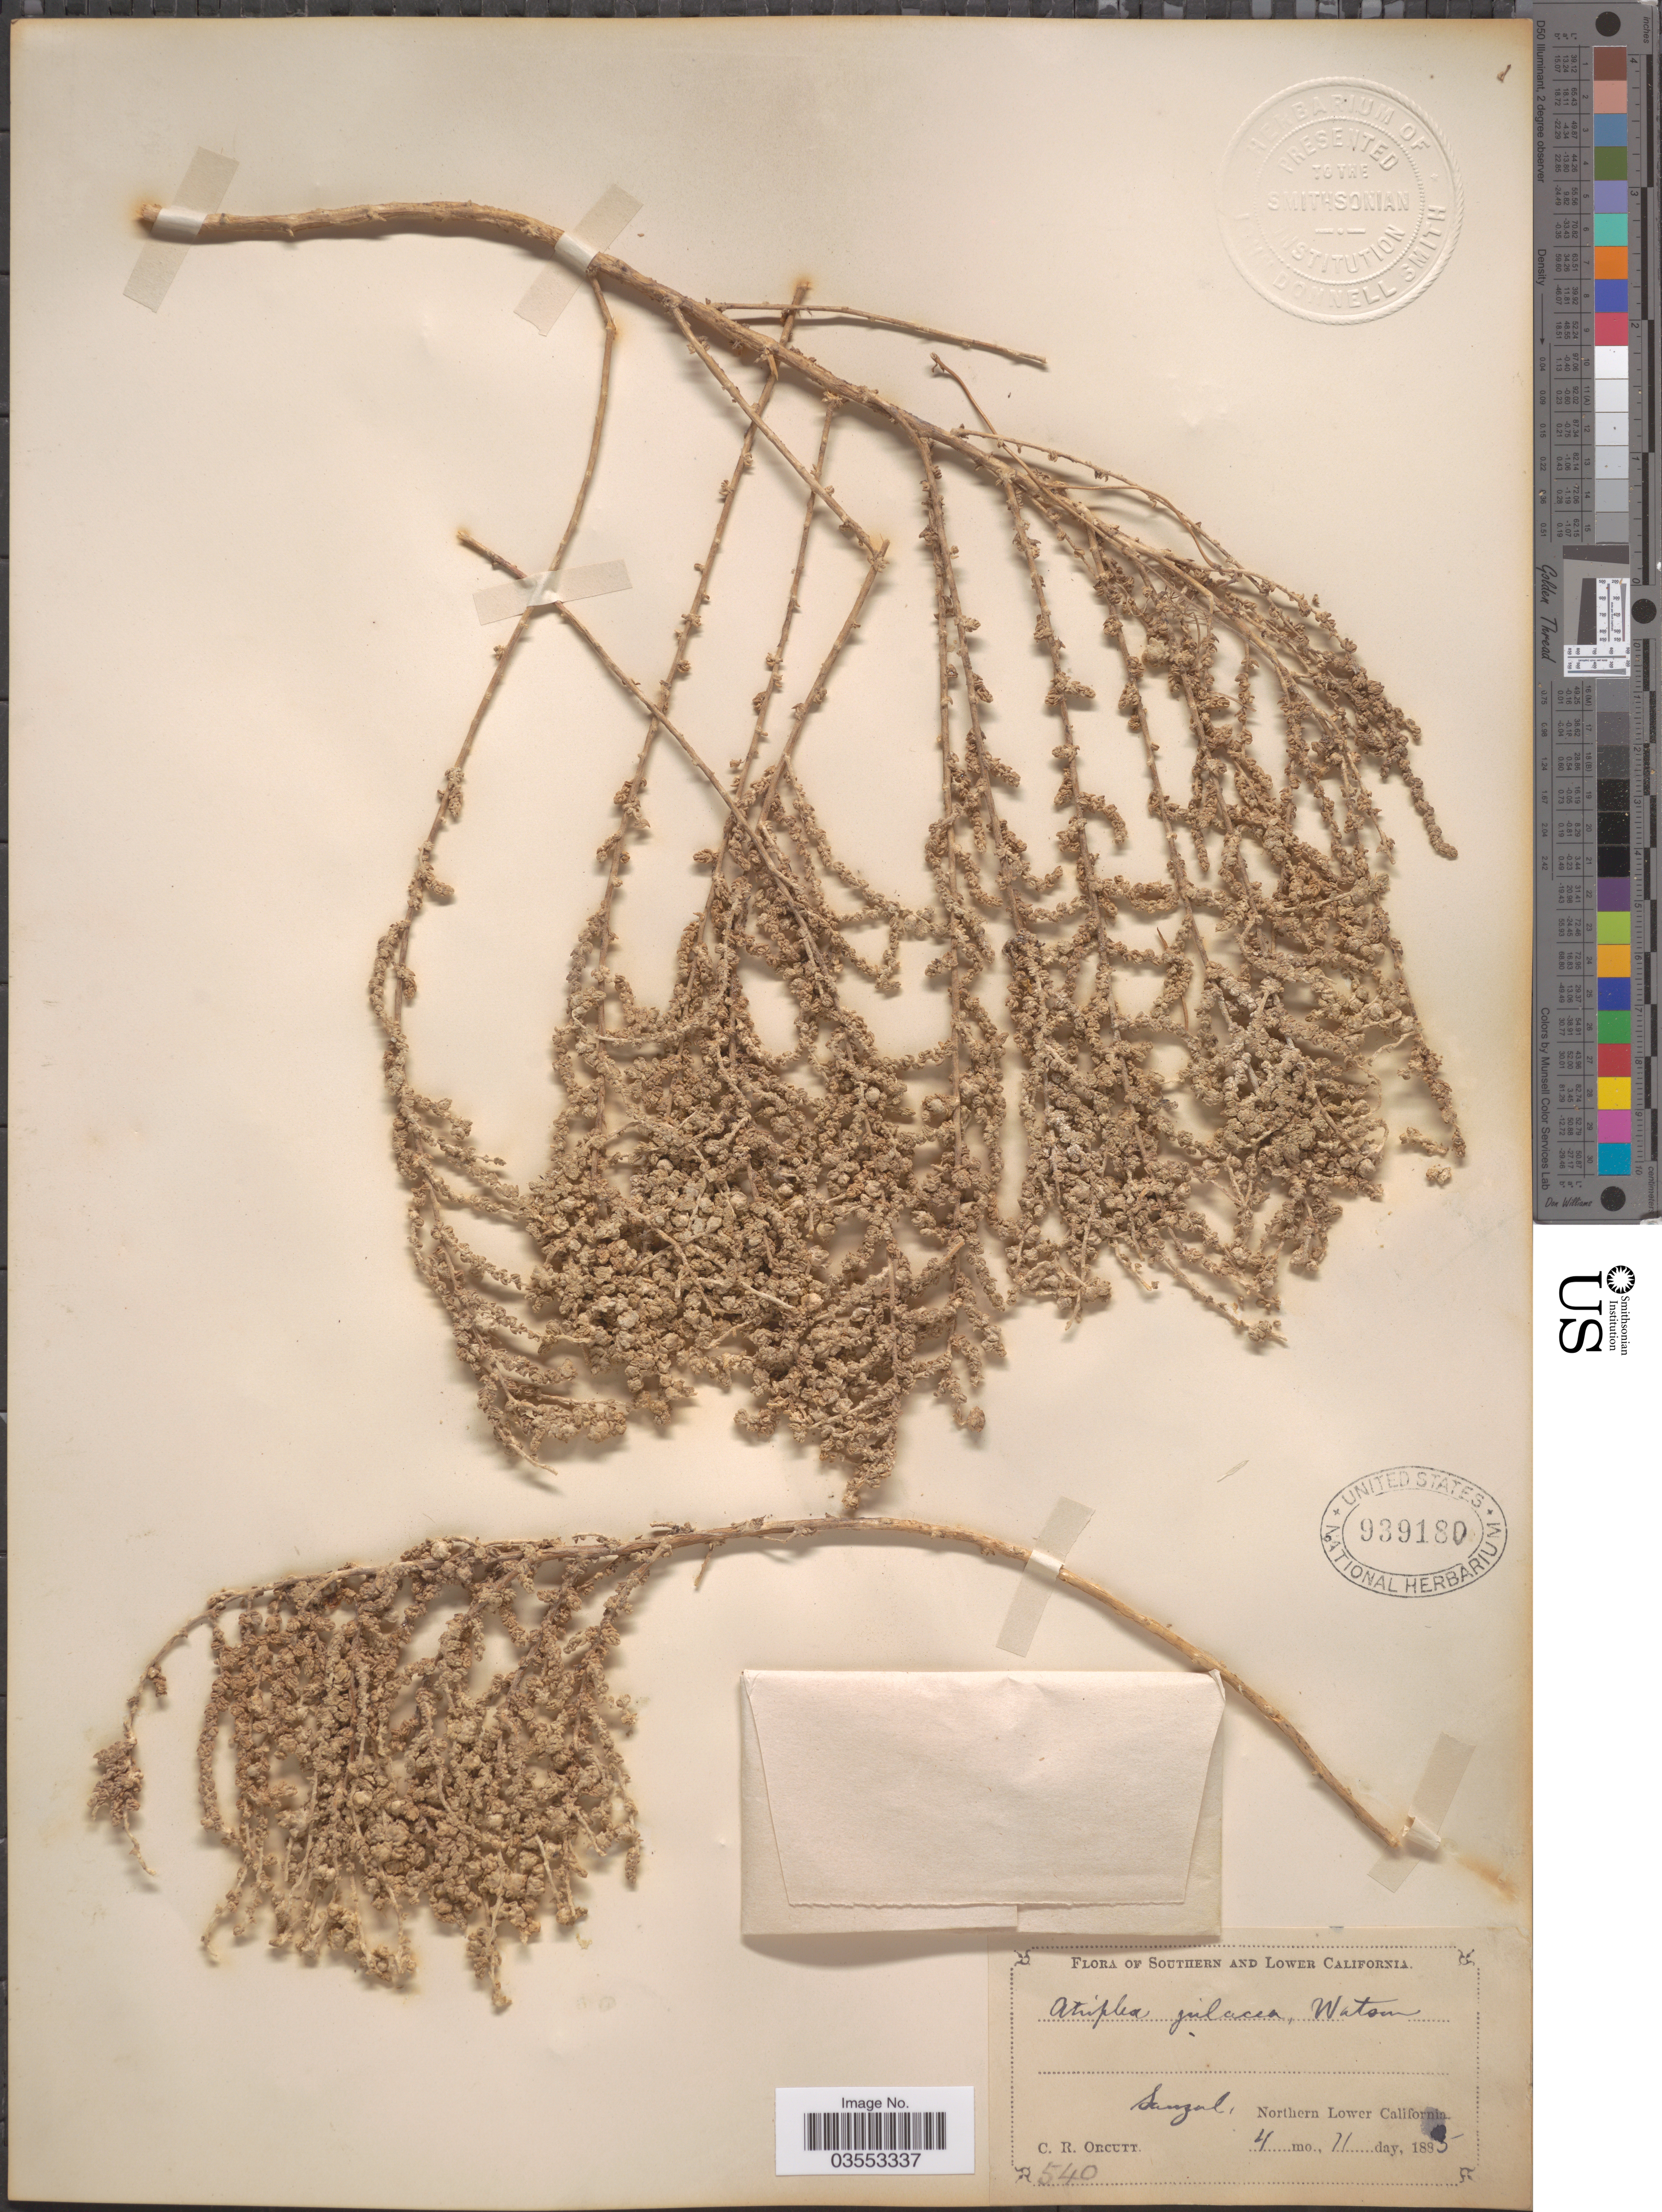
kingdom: Plantae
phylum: Tracheophyta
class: Magnoliopsida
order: Caryophyllales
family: Amaranthaceae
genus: Atriplex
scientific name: Atriplex julacea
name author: S. Watson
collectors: C. R. Orcutt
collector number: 540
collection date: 1885-04-11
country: Mexico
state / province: Baja California Norte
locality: Sauzal, Northern Lower California.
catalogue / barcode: US 939180